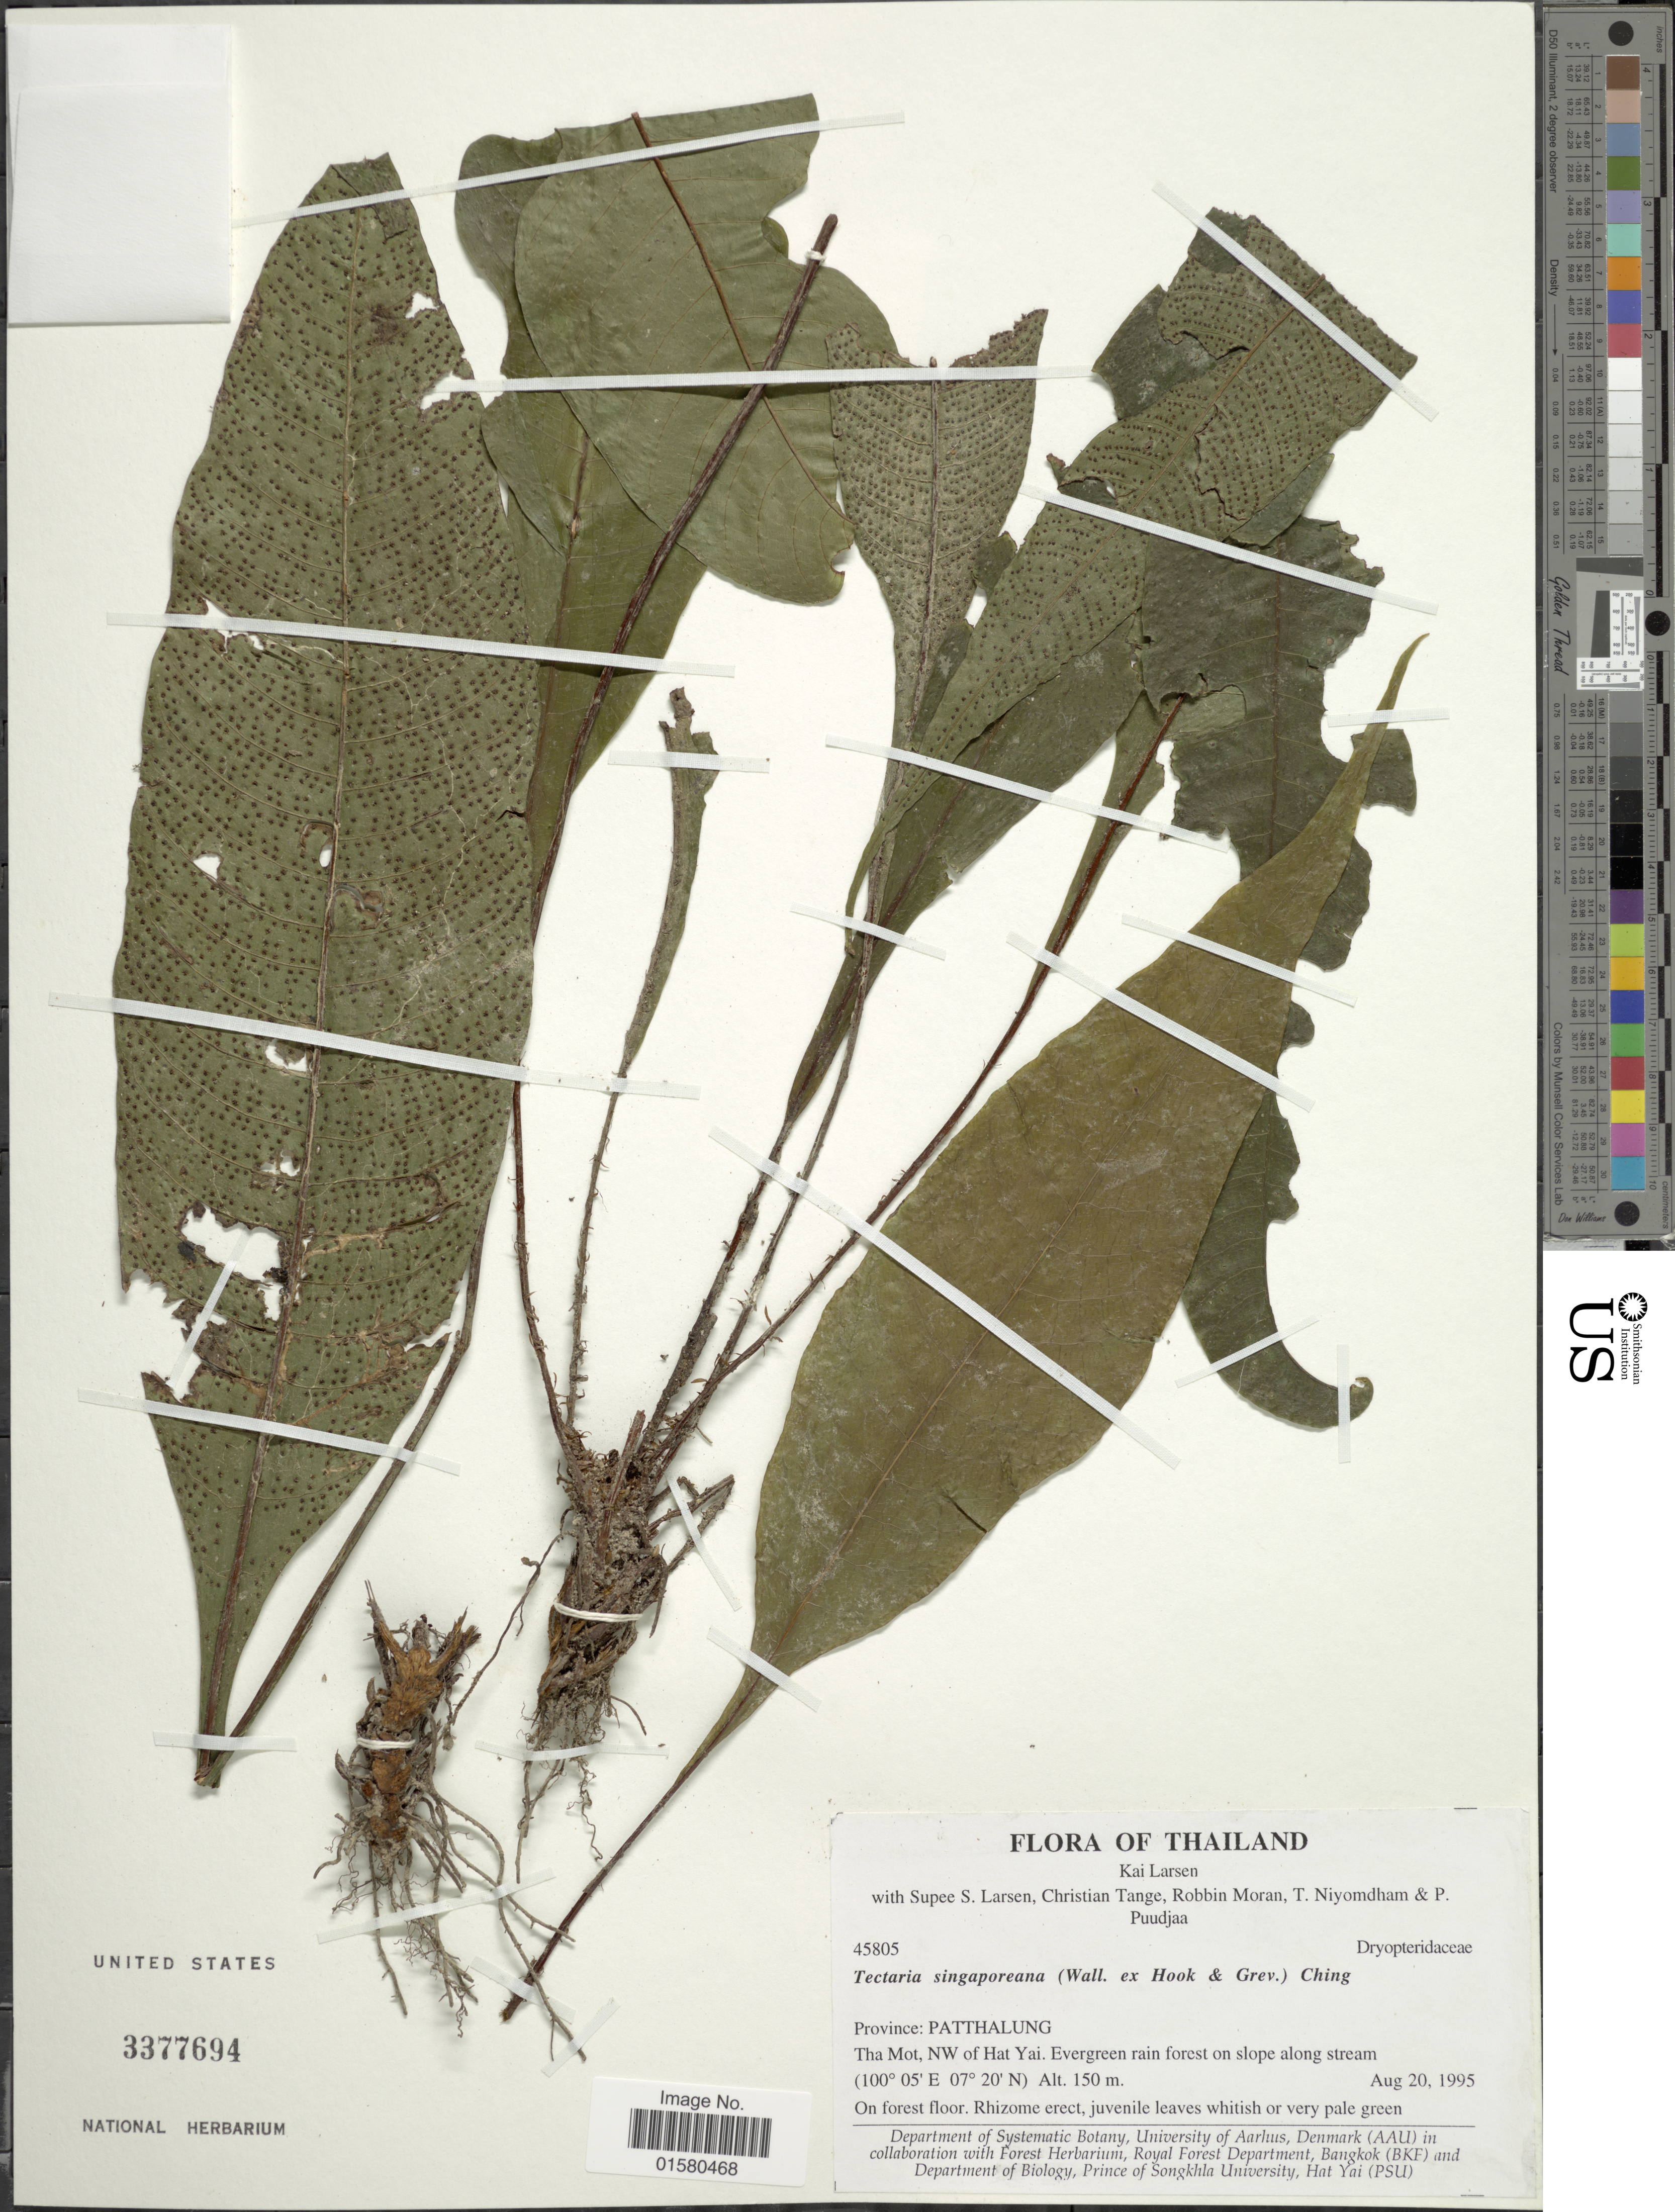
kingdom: Plantae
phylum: Tracheophyta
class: Polypodiopsida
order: Polypodiales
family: Tectariaceae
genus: Tectaria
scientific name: Tectaria singaporeana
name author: (Wall. ex Hook. & Grev.) Copel.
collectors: K. Larsen, S. Larsen, C. Tange, R. C. Moran & et al.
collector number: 45805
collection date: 1995-08-20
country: Thailand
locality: Province: Patthalung, Tha Mot, Nw of Hat Yai, evergreen rain forest on slope along stream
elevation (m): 150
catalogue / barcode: US 3377694